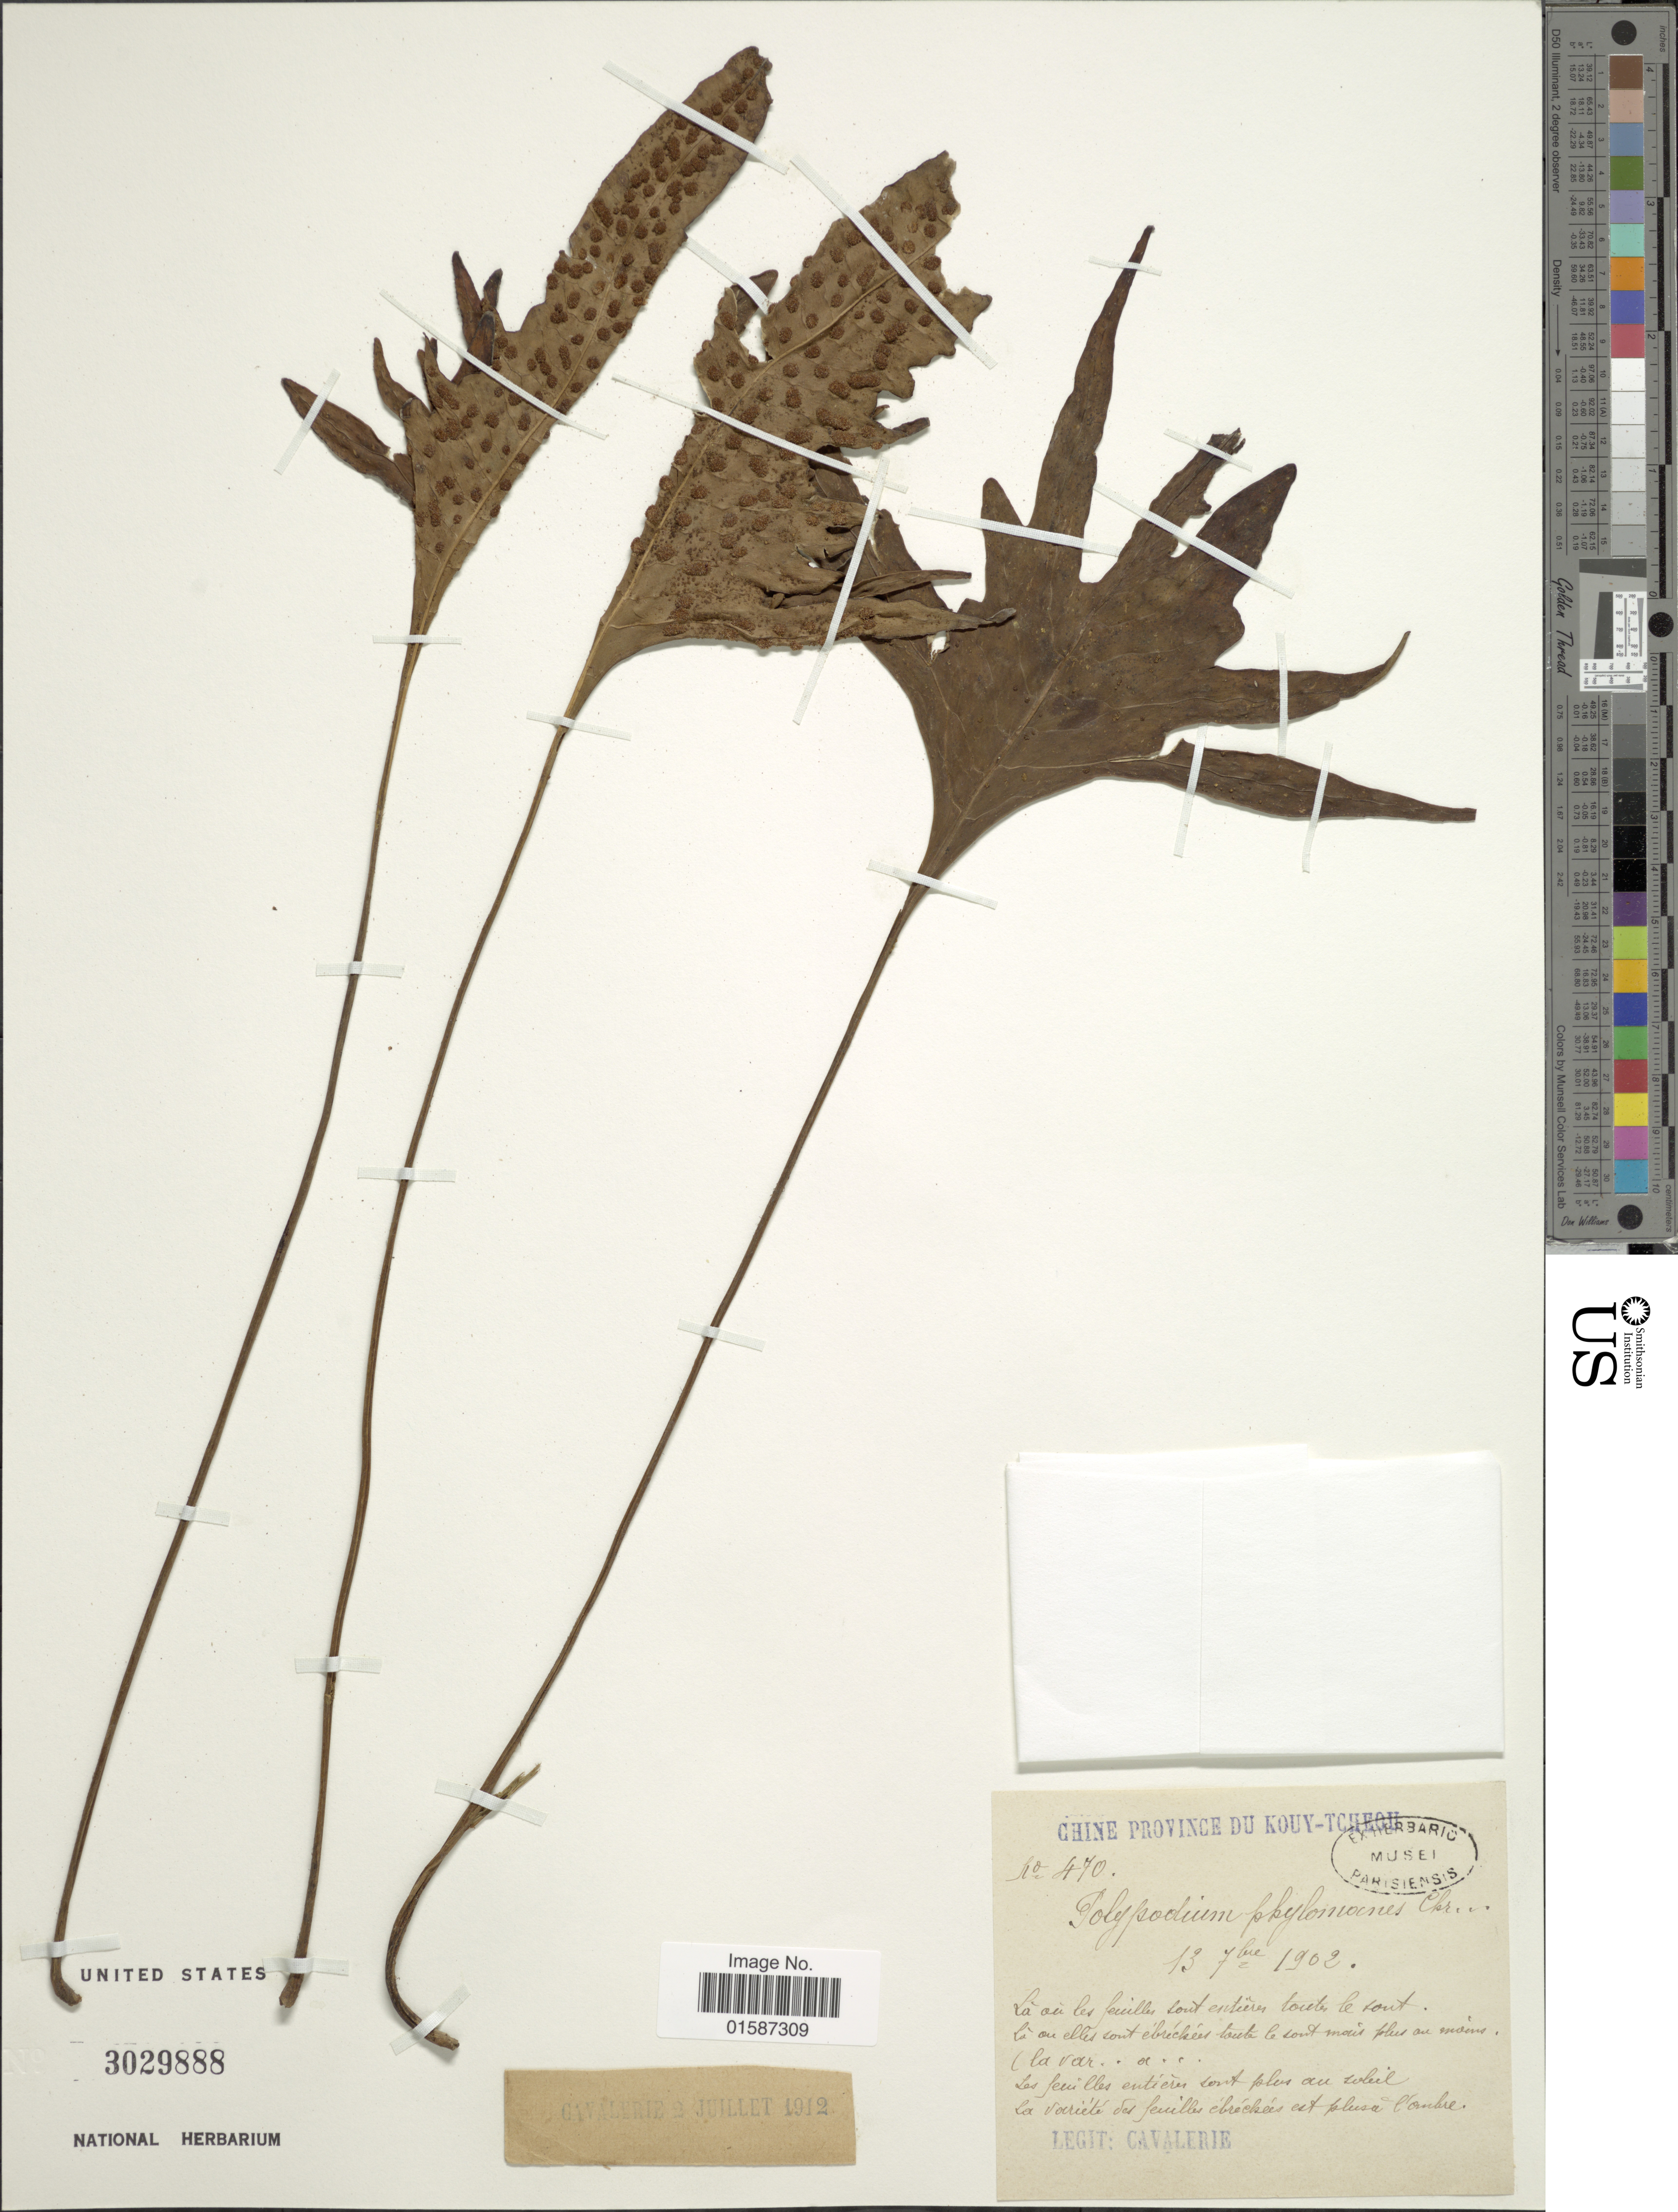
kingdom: Plantae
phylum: Tracheophyta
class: Polypodiopsida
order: Polypodiales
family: Polypodiaceae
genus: Neolepisorus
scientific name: Neolepisorus ovatus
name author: (Bedd.) Ching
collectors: -. Cavalerie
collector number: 470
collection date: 1902-02-13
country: China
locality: Chine Province Du Kouy-Tchou, Les feri lles entriere sont plus au zolul, la variete del feruilles ebrekecs et plusa Canbre [interpreted]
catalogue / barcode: US 3029888